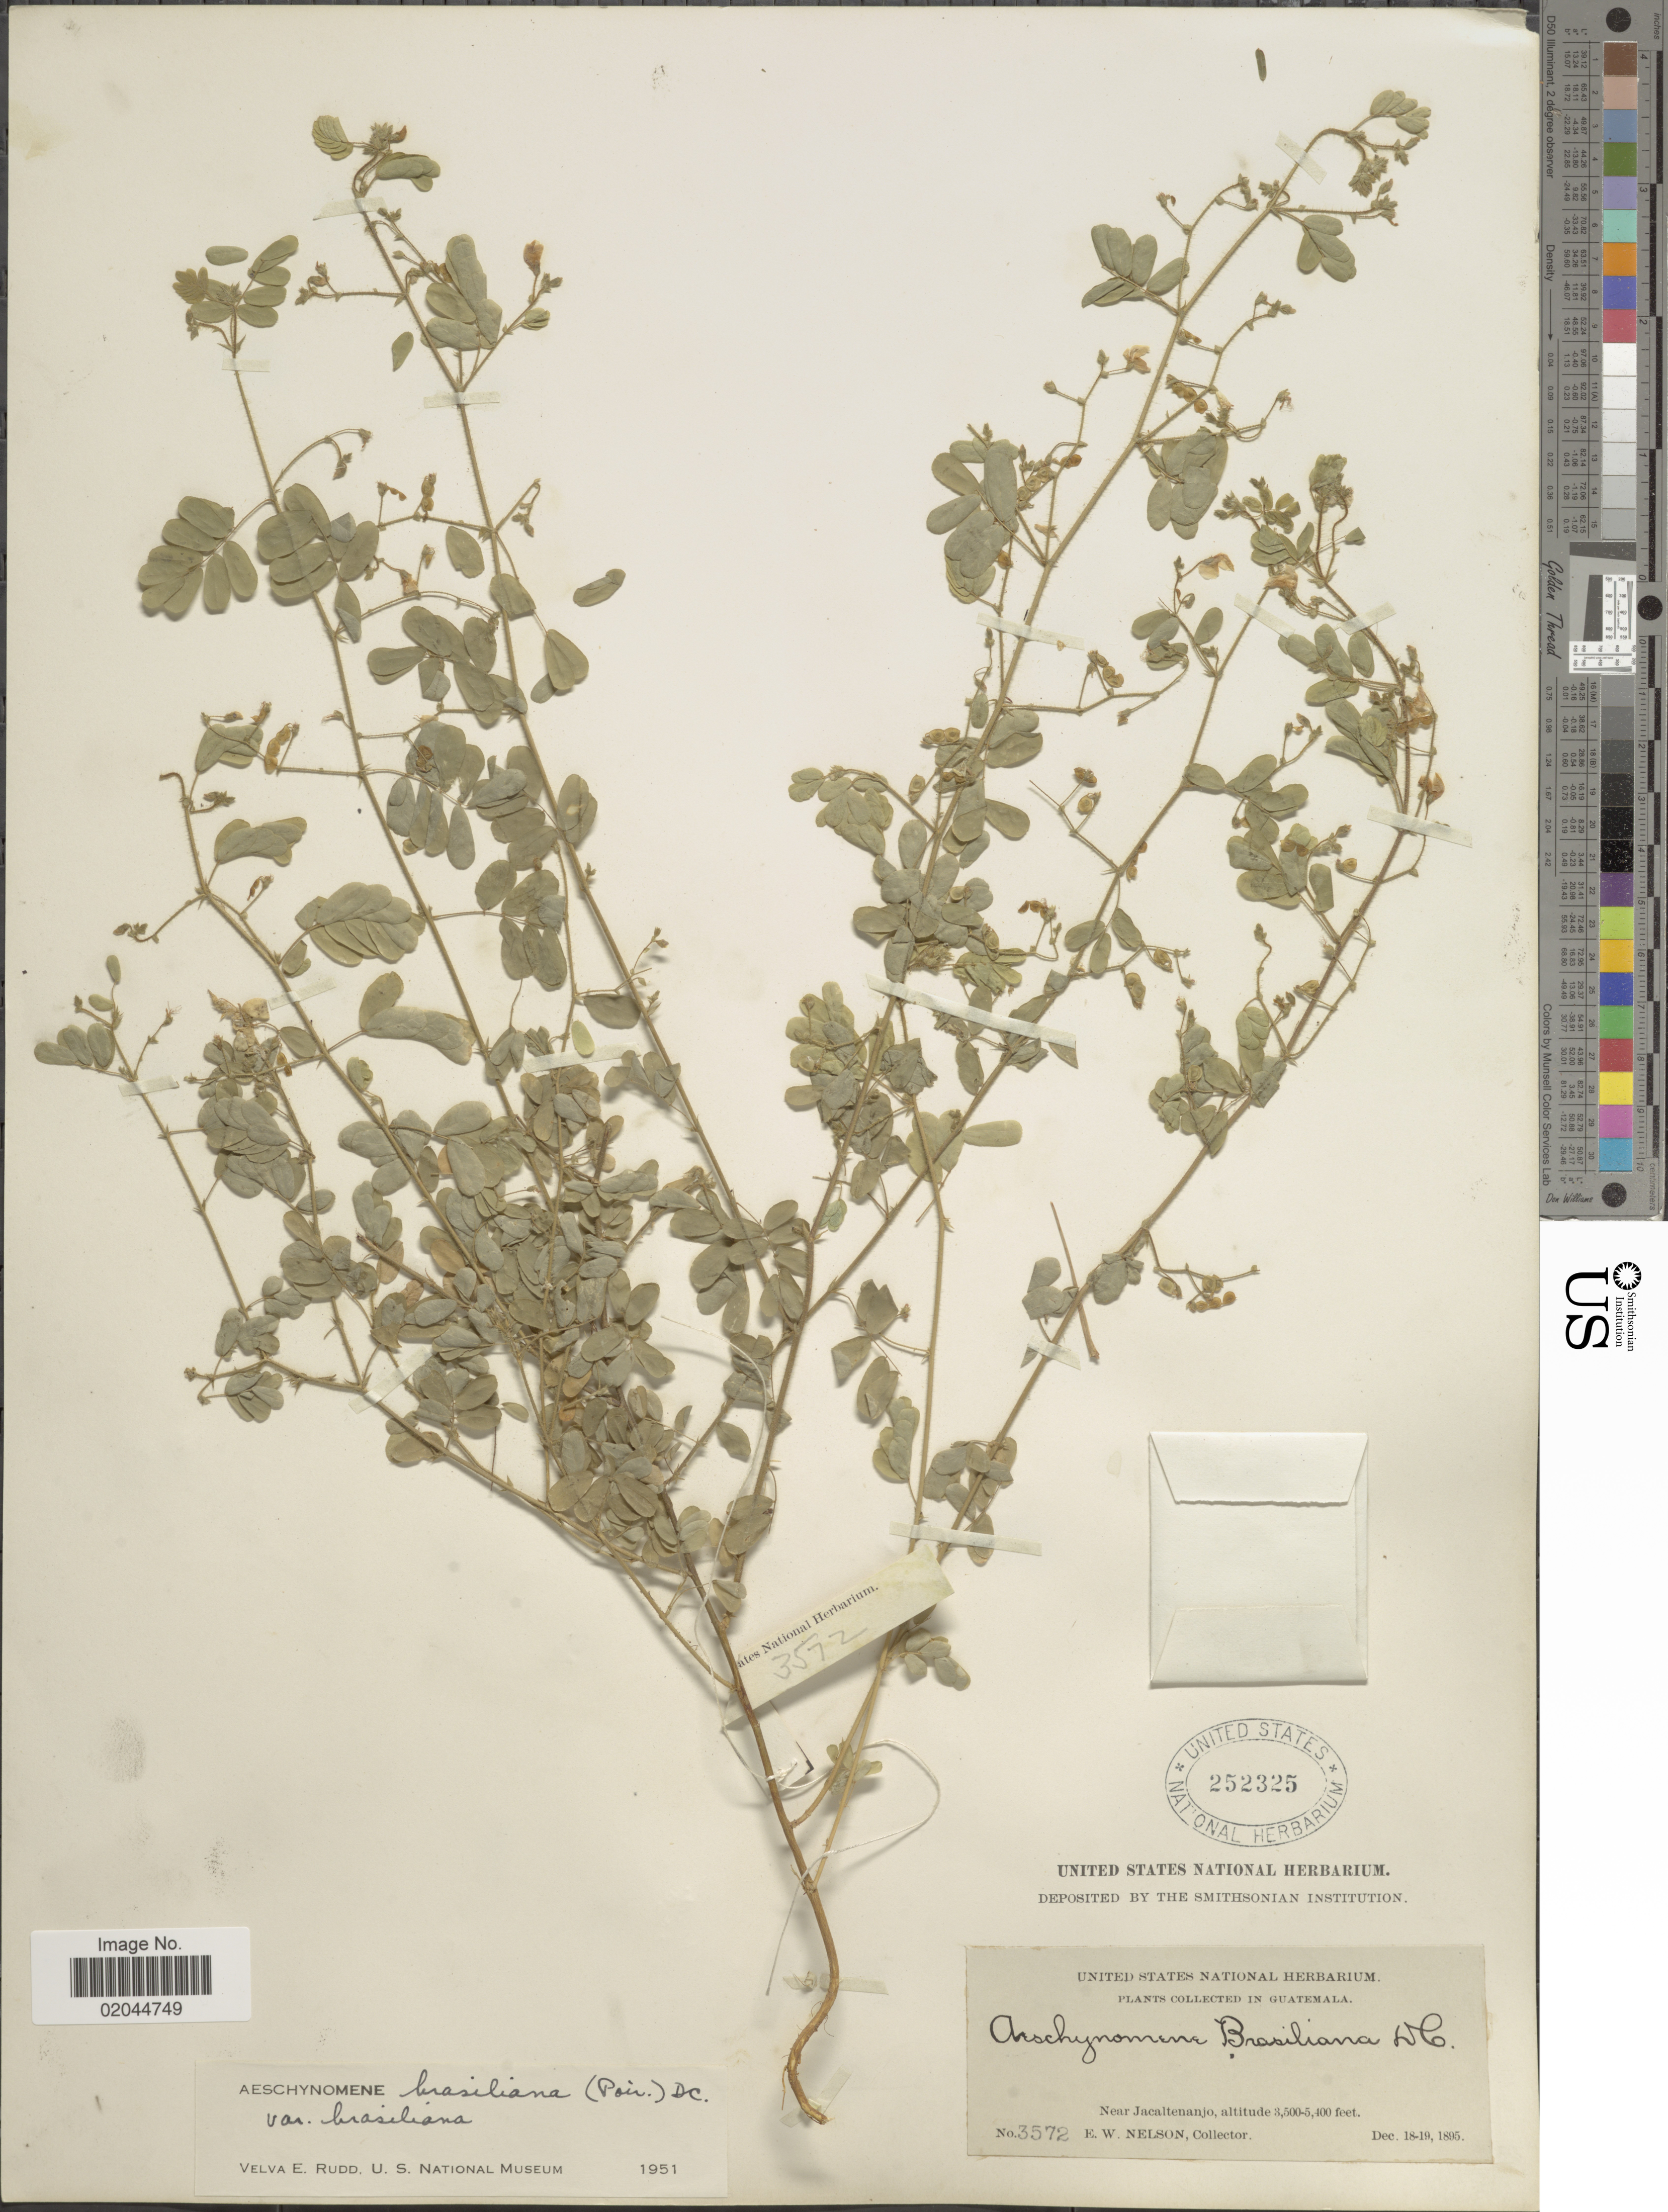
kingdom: Plantae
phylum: Tracheophyta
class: Magnoliopsida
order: Fabales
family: Fabaceae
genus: Aeschynomene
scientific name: Aeschynomene brasiliana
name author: (Poir.) DC.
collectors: E. W. Nelson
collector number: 3572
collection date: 1895-12-18/1895-12-19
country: Guatemala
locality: Near Jacaltenanjo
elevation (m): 1067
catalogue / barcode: US 252325